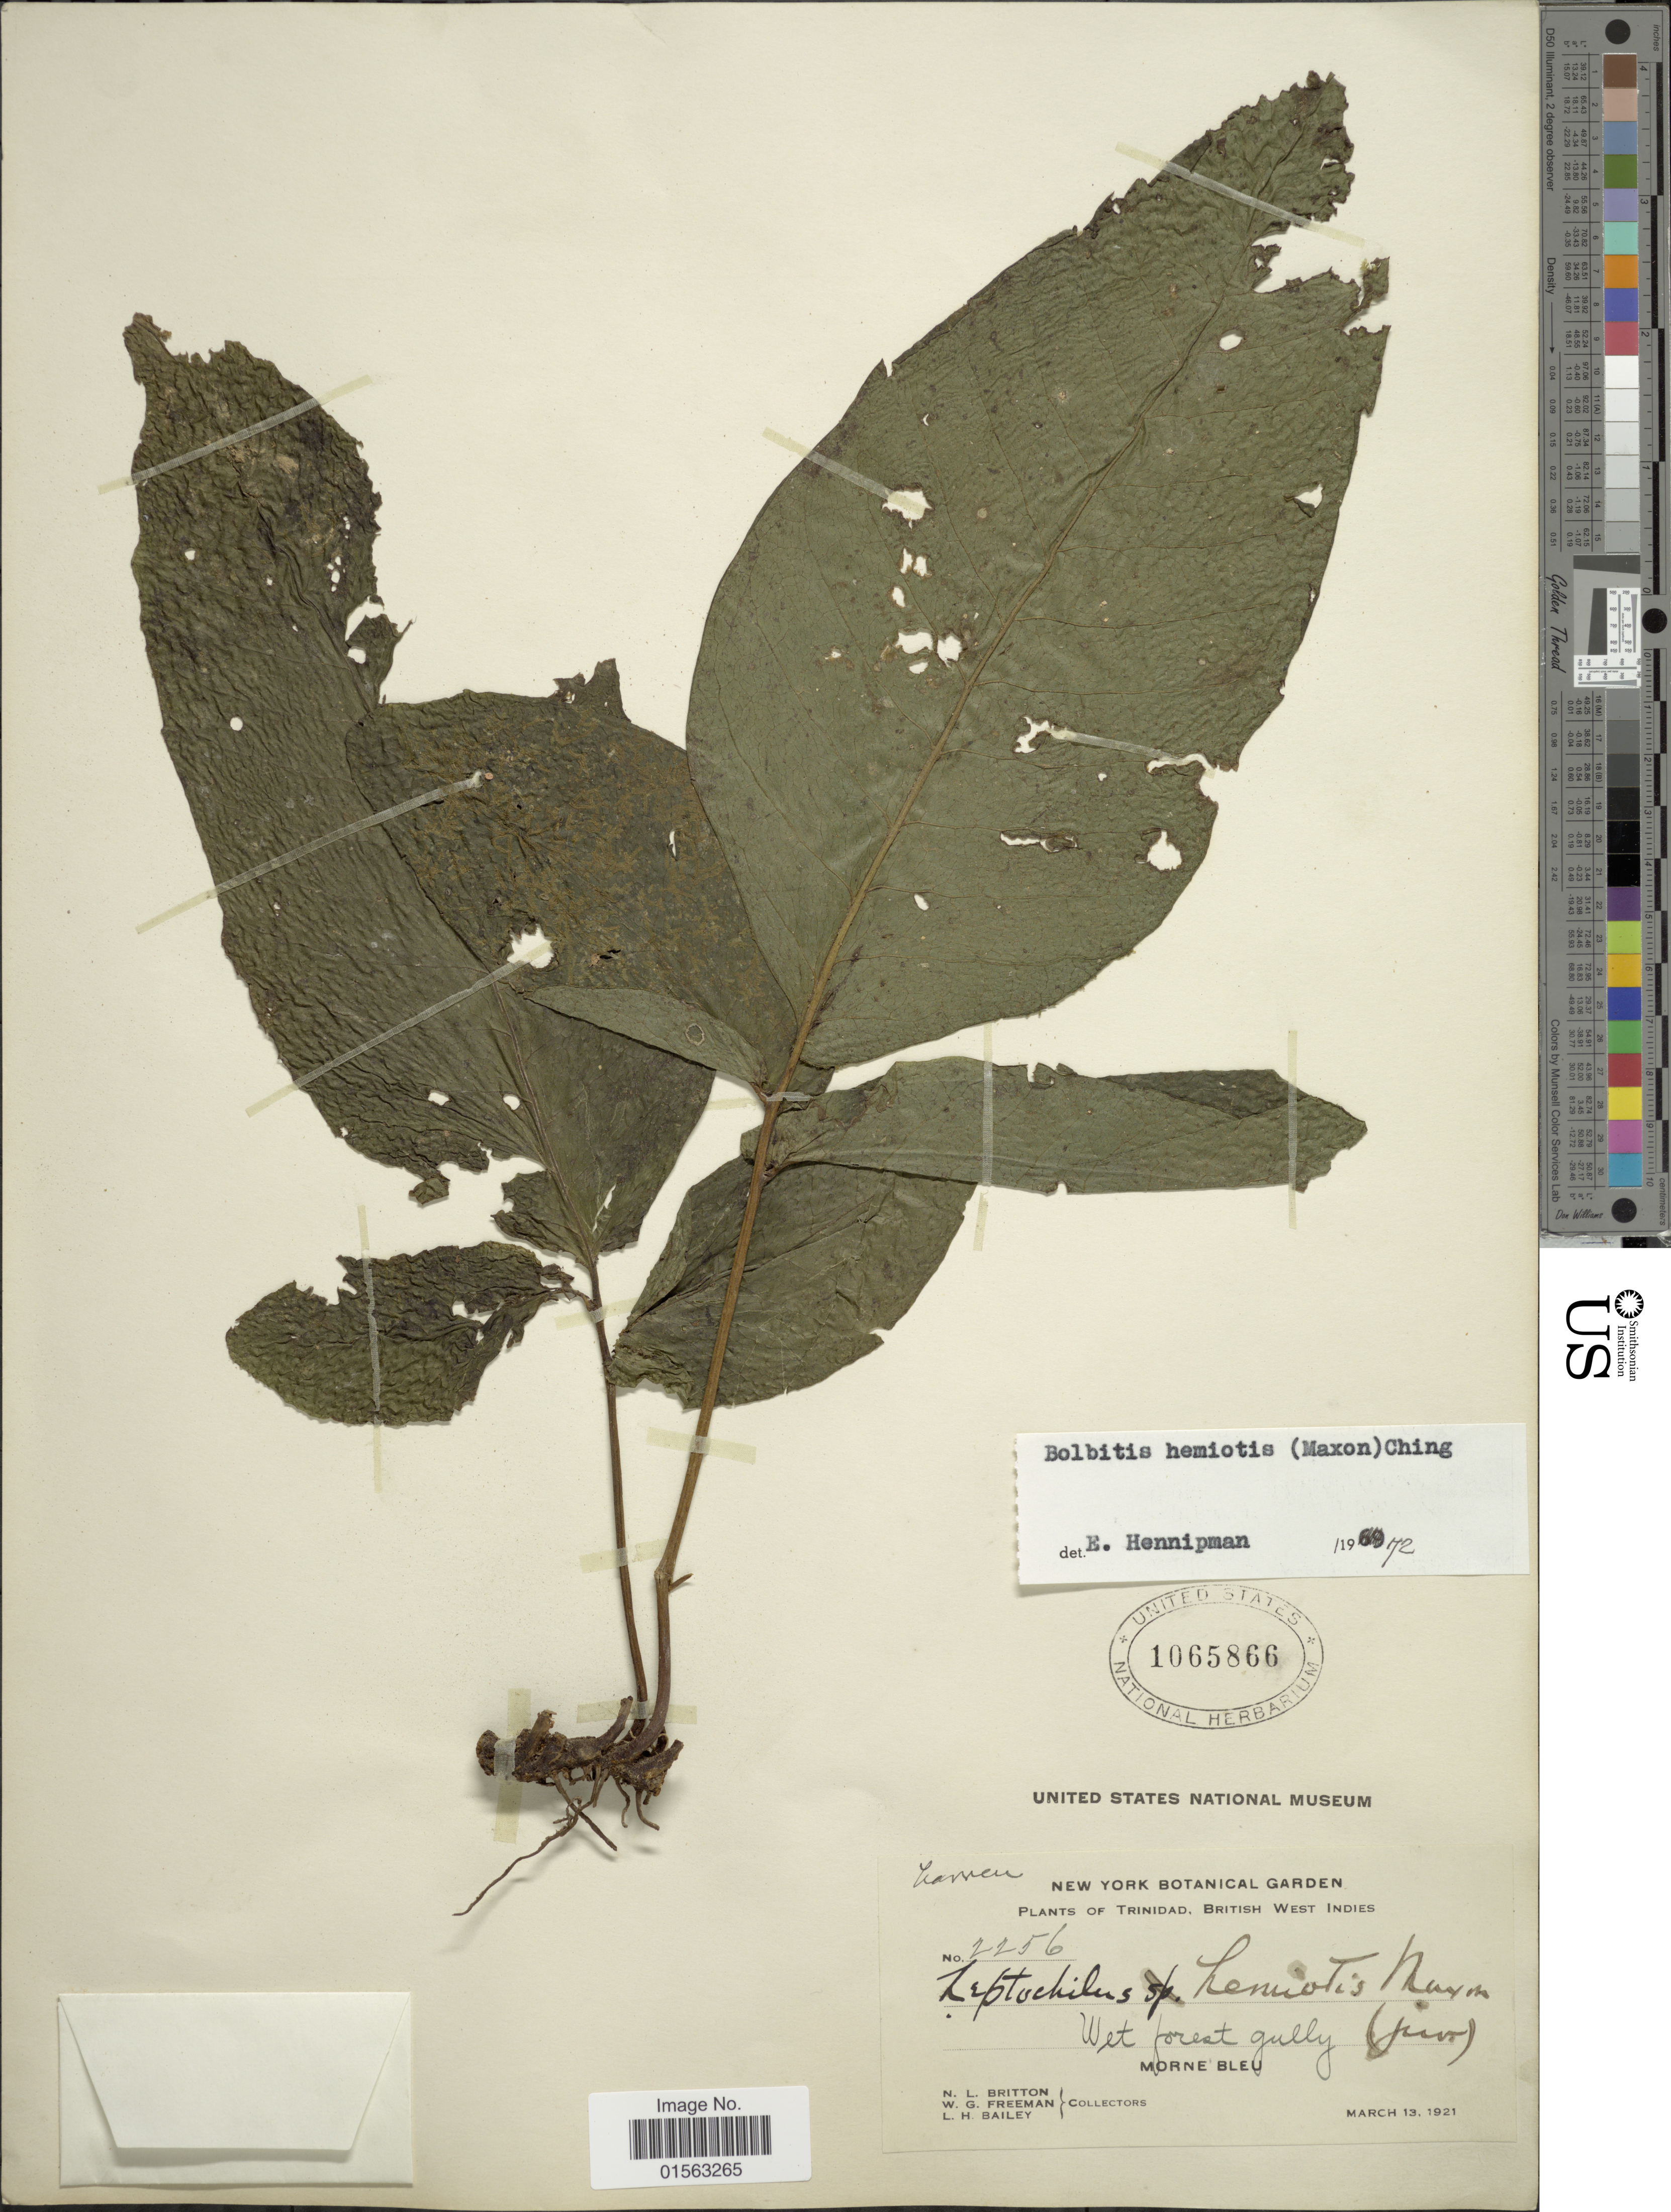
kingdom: Plantae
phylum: Tracheophyta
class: Polypodiopsida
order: Polypodiales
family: Dryopteridaceae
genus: Mickelia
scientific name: Mickelia hemiotis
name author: (Maxon) R.C. Moran et al.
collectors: N. Britton, W. Freeman & L. H. Bailey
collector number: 2256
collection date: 1921-03-13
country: Trinidad and Tobago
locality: Trinidad, British West INdies, wet forest gully, Morne' Blue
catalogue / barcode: US 1065866